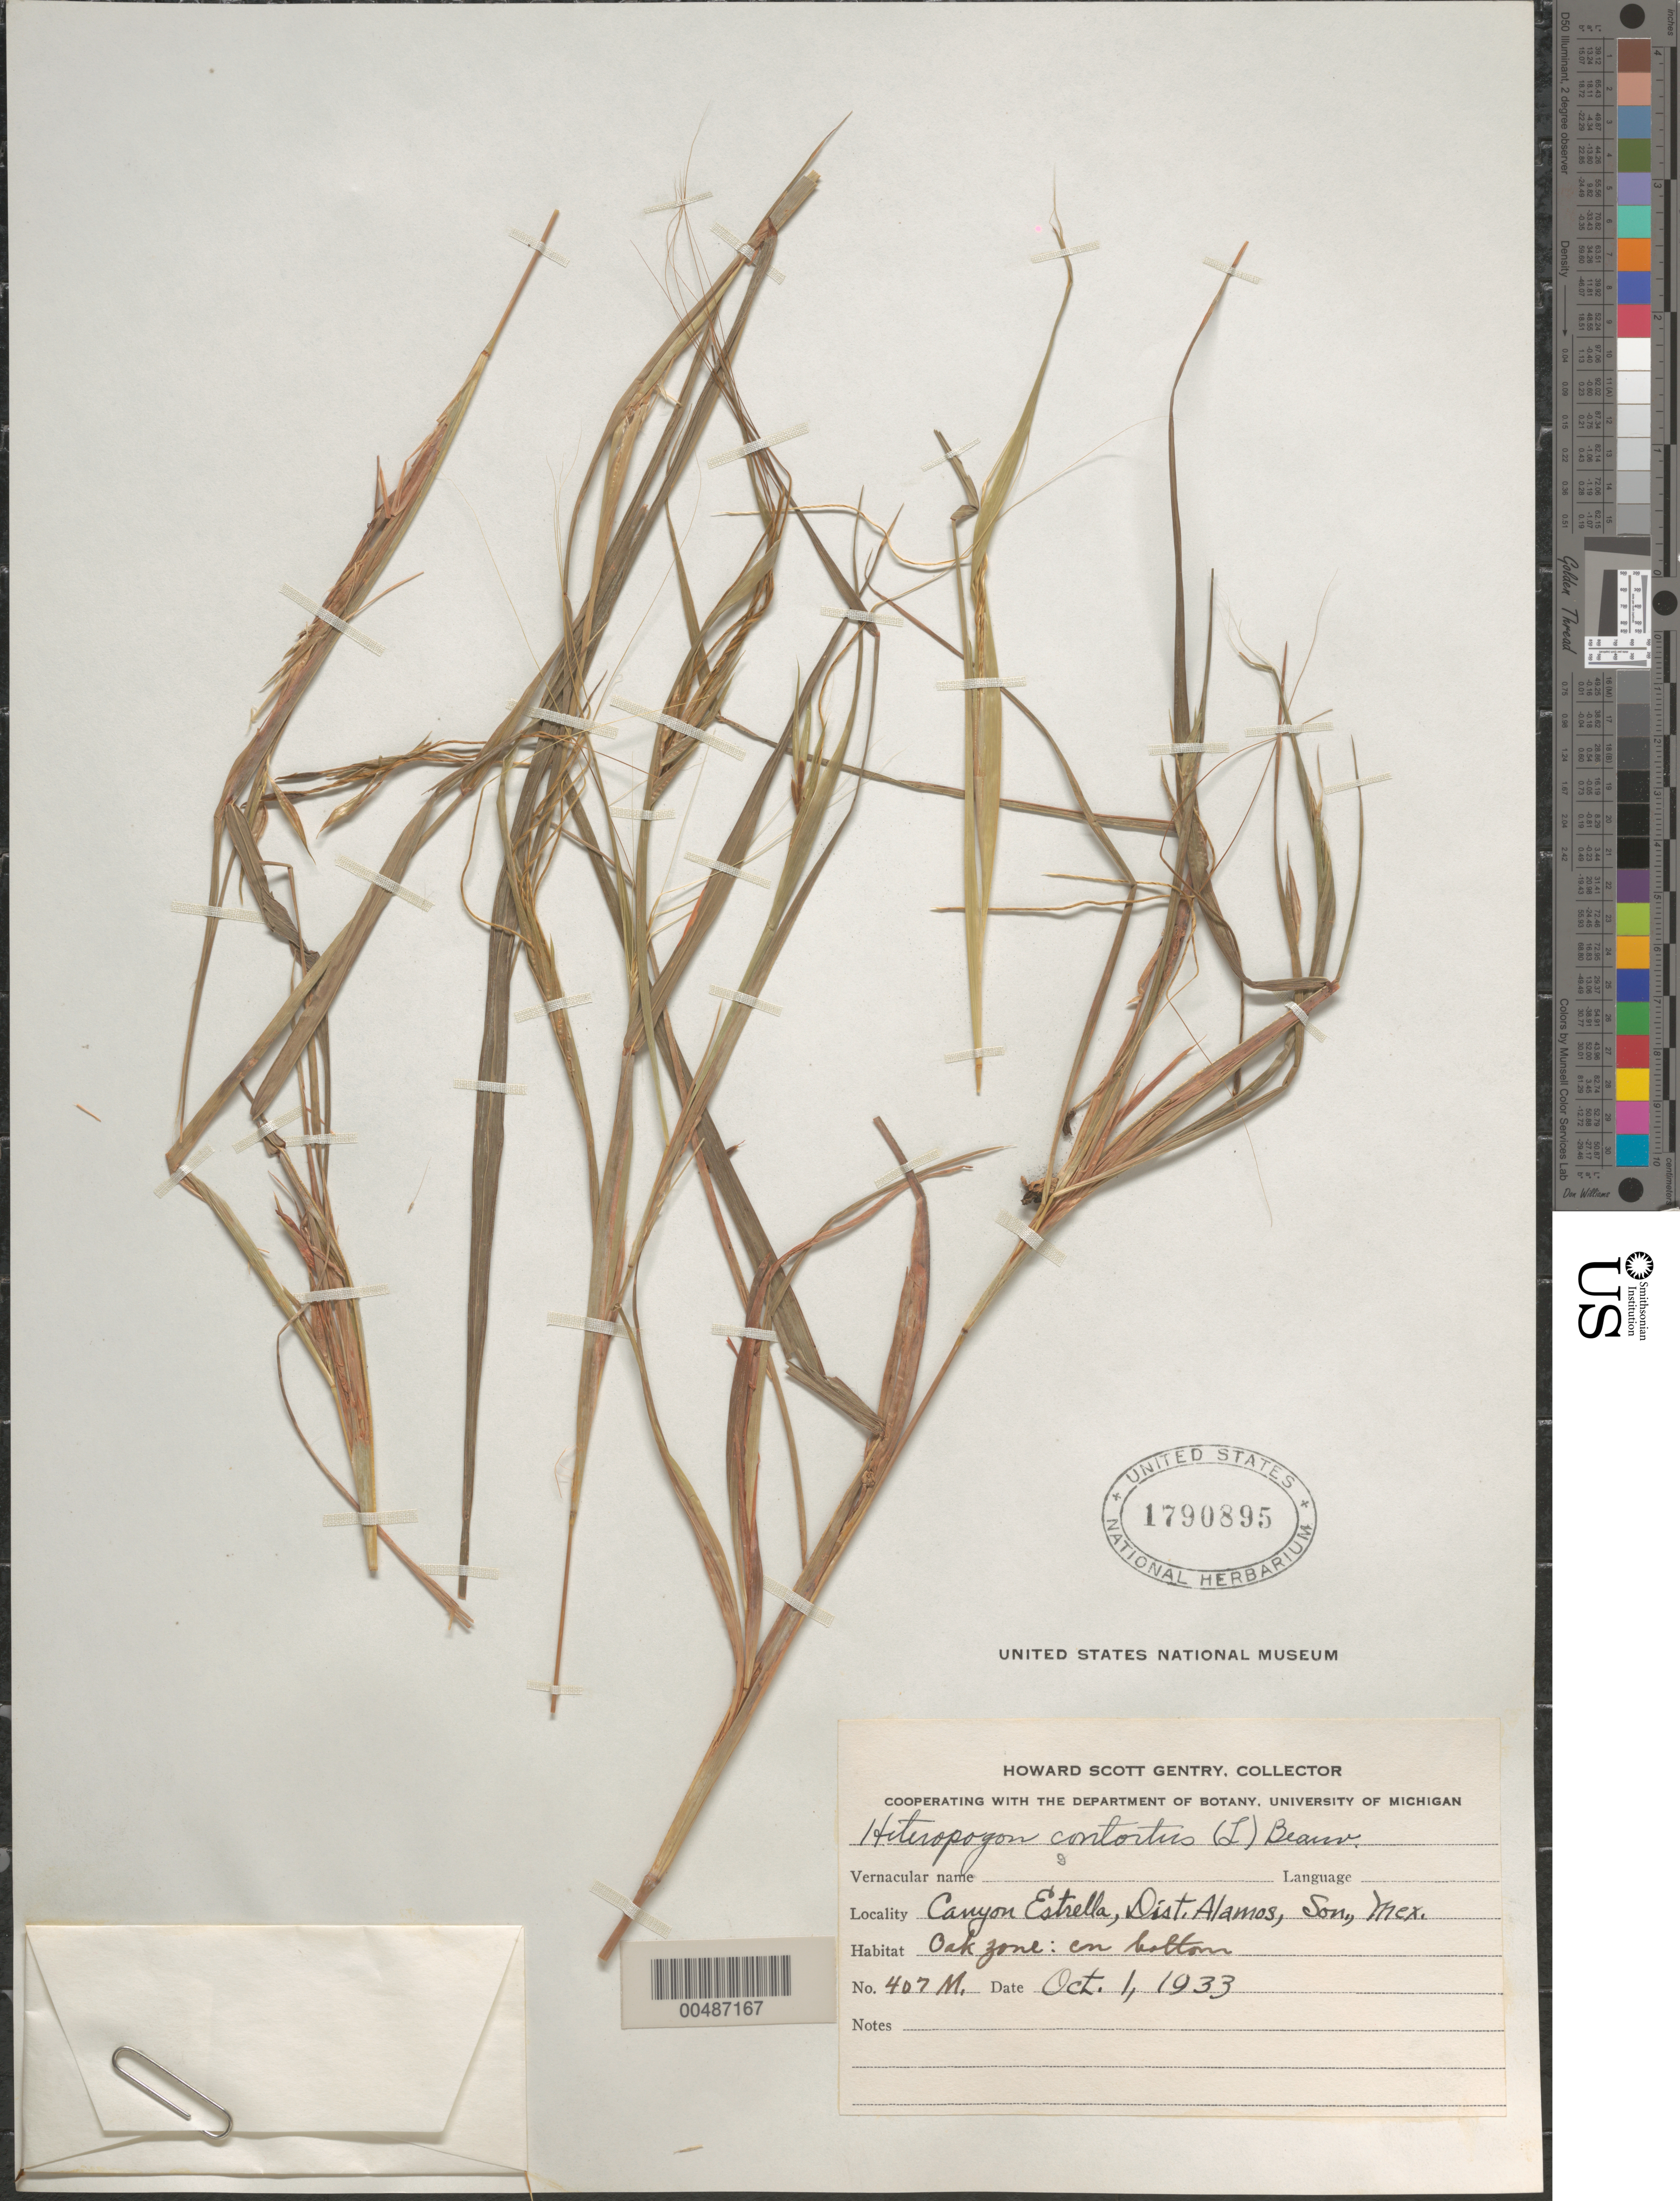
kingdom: Plantae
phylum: Tracheophyta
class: Liliopsida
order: Poales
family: Poaceae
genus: Heteropogon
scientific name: Heteropogon contortus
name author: (L.) P. Beauv. ex Roem. & Schult.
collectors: H. S. Gentry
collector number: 407M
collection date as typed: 1 Oct 1933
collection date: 1933-10-01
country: Mexico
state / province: Sonora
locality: Canyon Estrella, Dist Alamos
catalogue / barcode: US 1790895